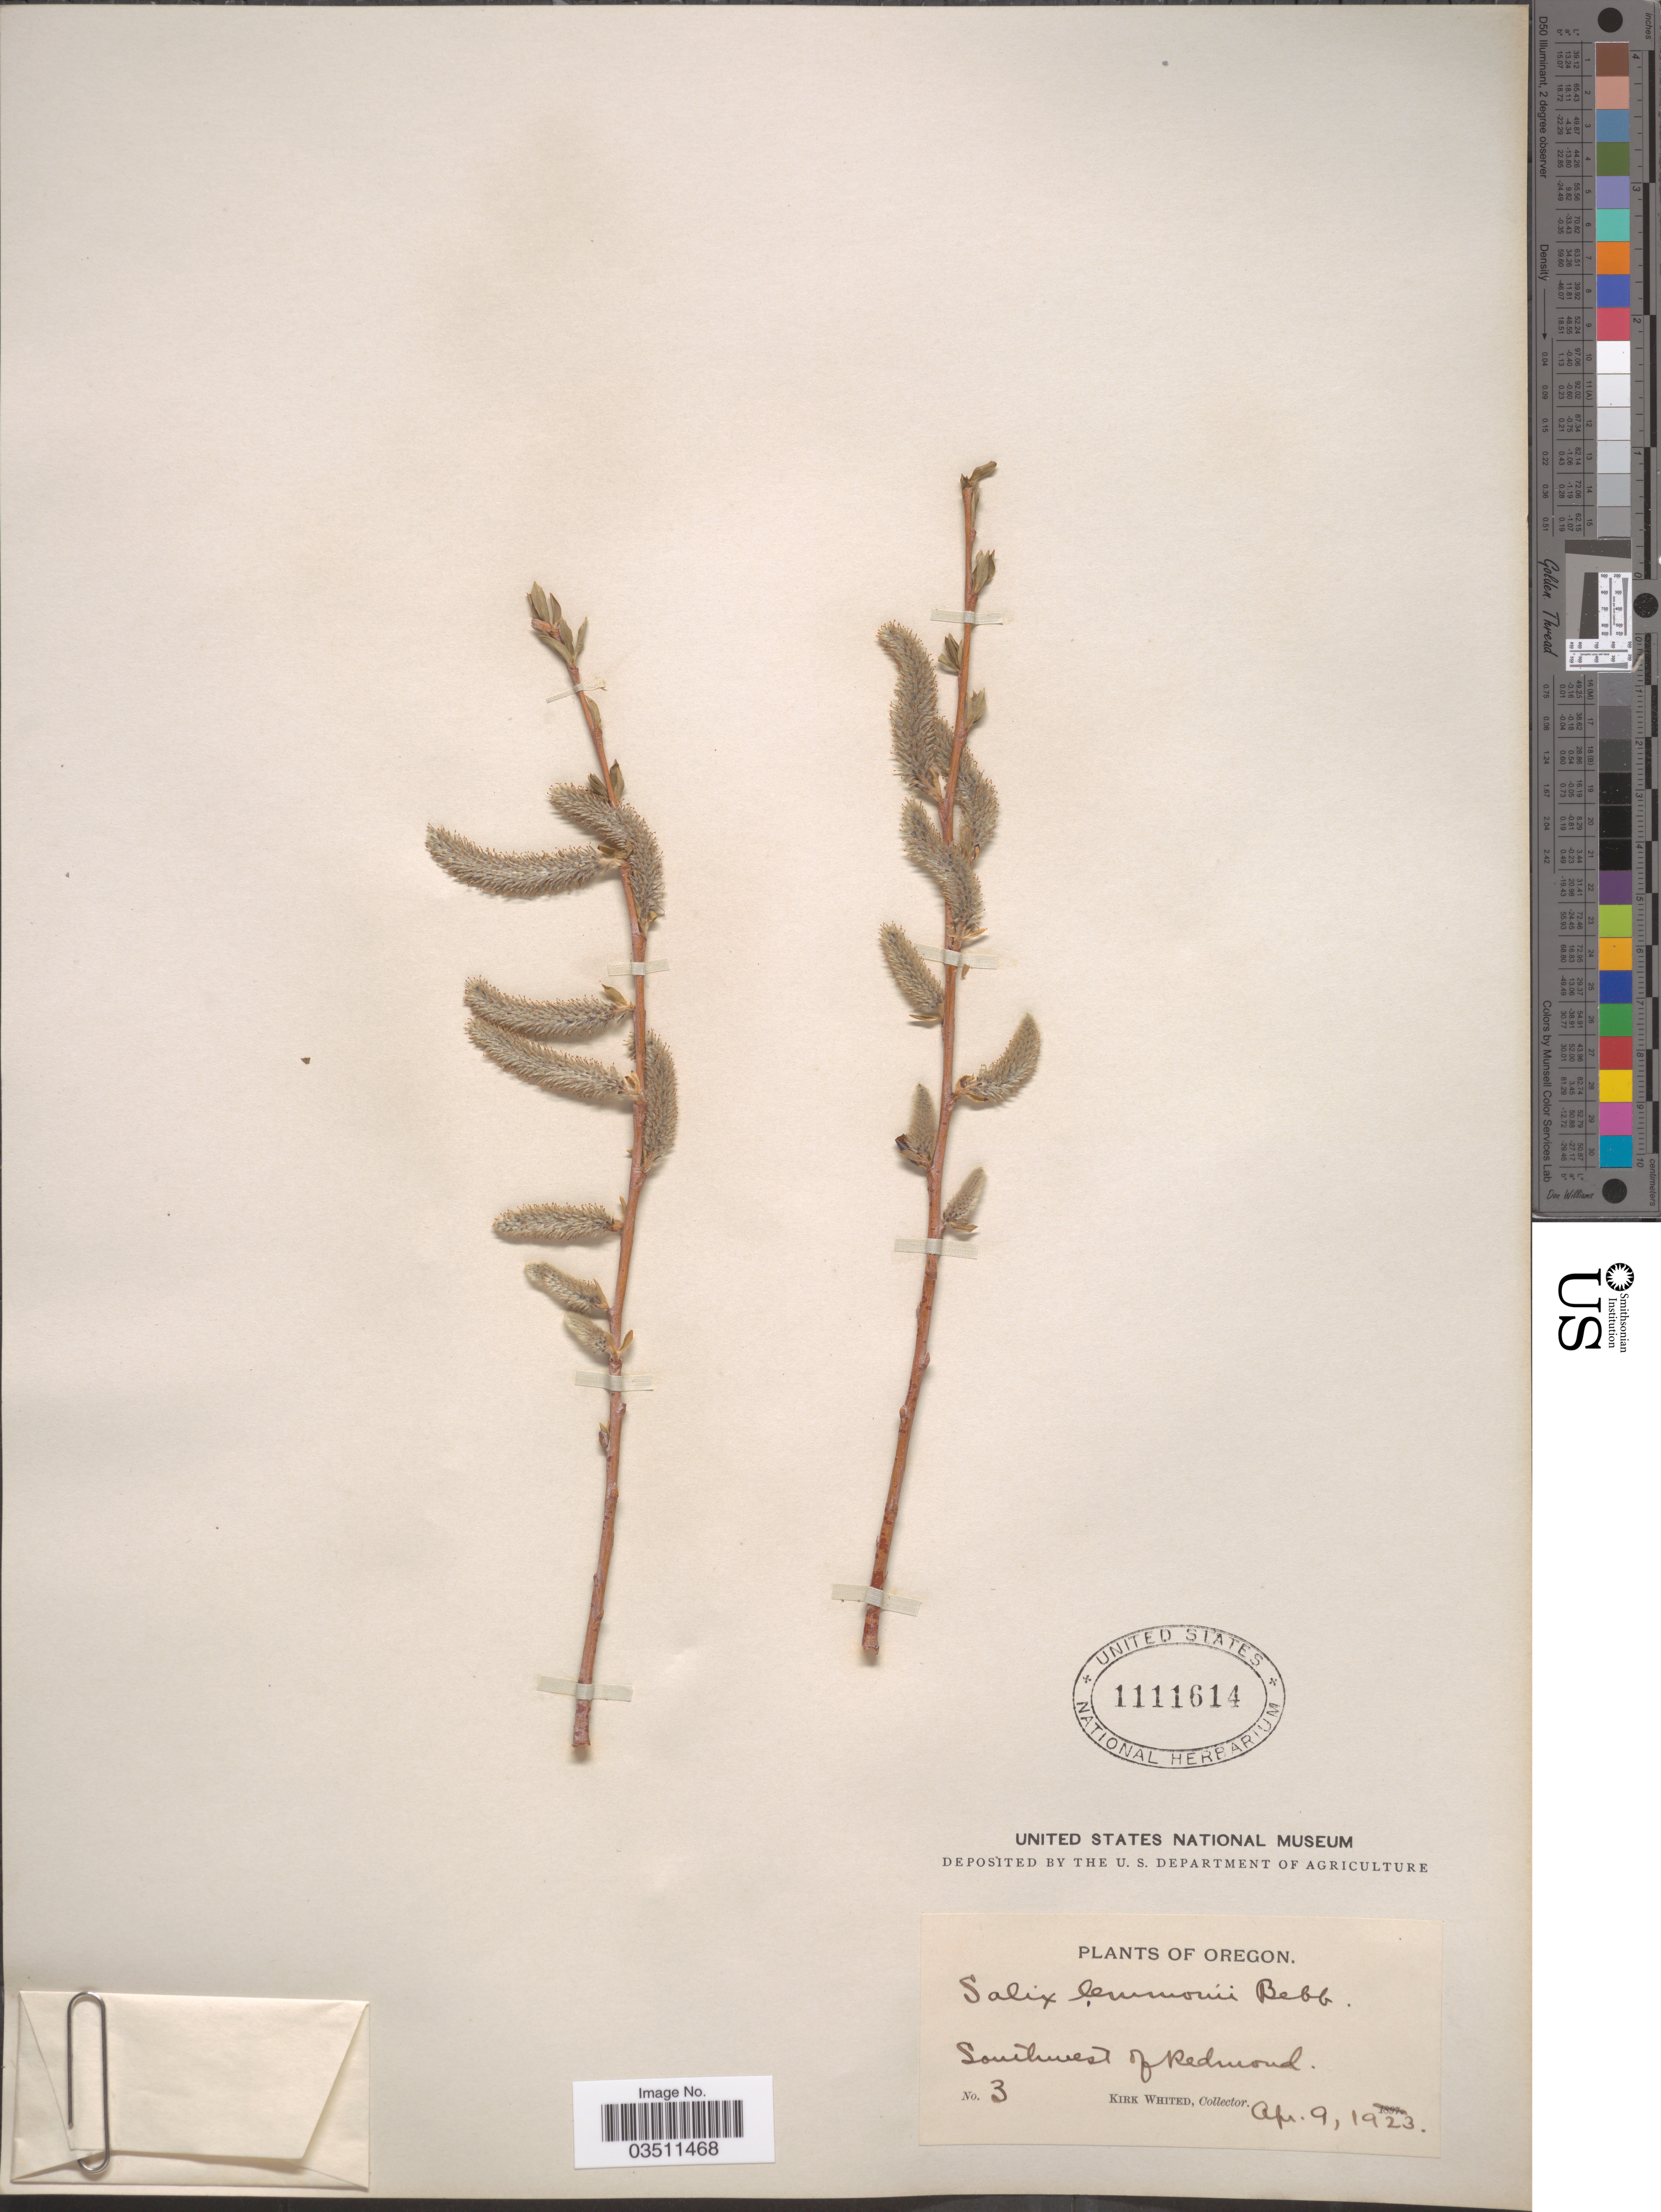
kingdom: Plantae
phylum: Tracheophyta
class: Magnoliopsida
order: Malpighiales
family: Salicaceae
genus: Salix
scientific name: Salix lemmonii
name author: Bebb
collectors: K. Whited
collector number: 3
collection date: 1923-04-09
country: United States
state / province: Oregon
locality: Southwest of Redmond.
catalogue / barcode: US 1111614